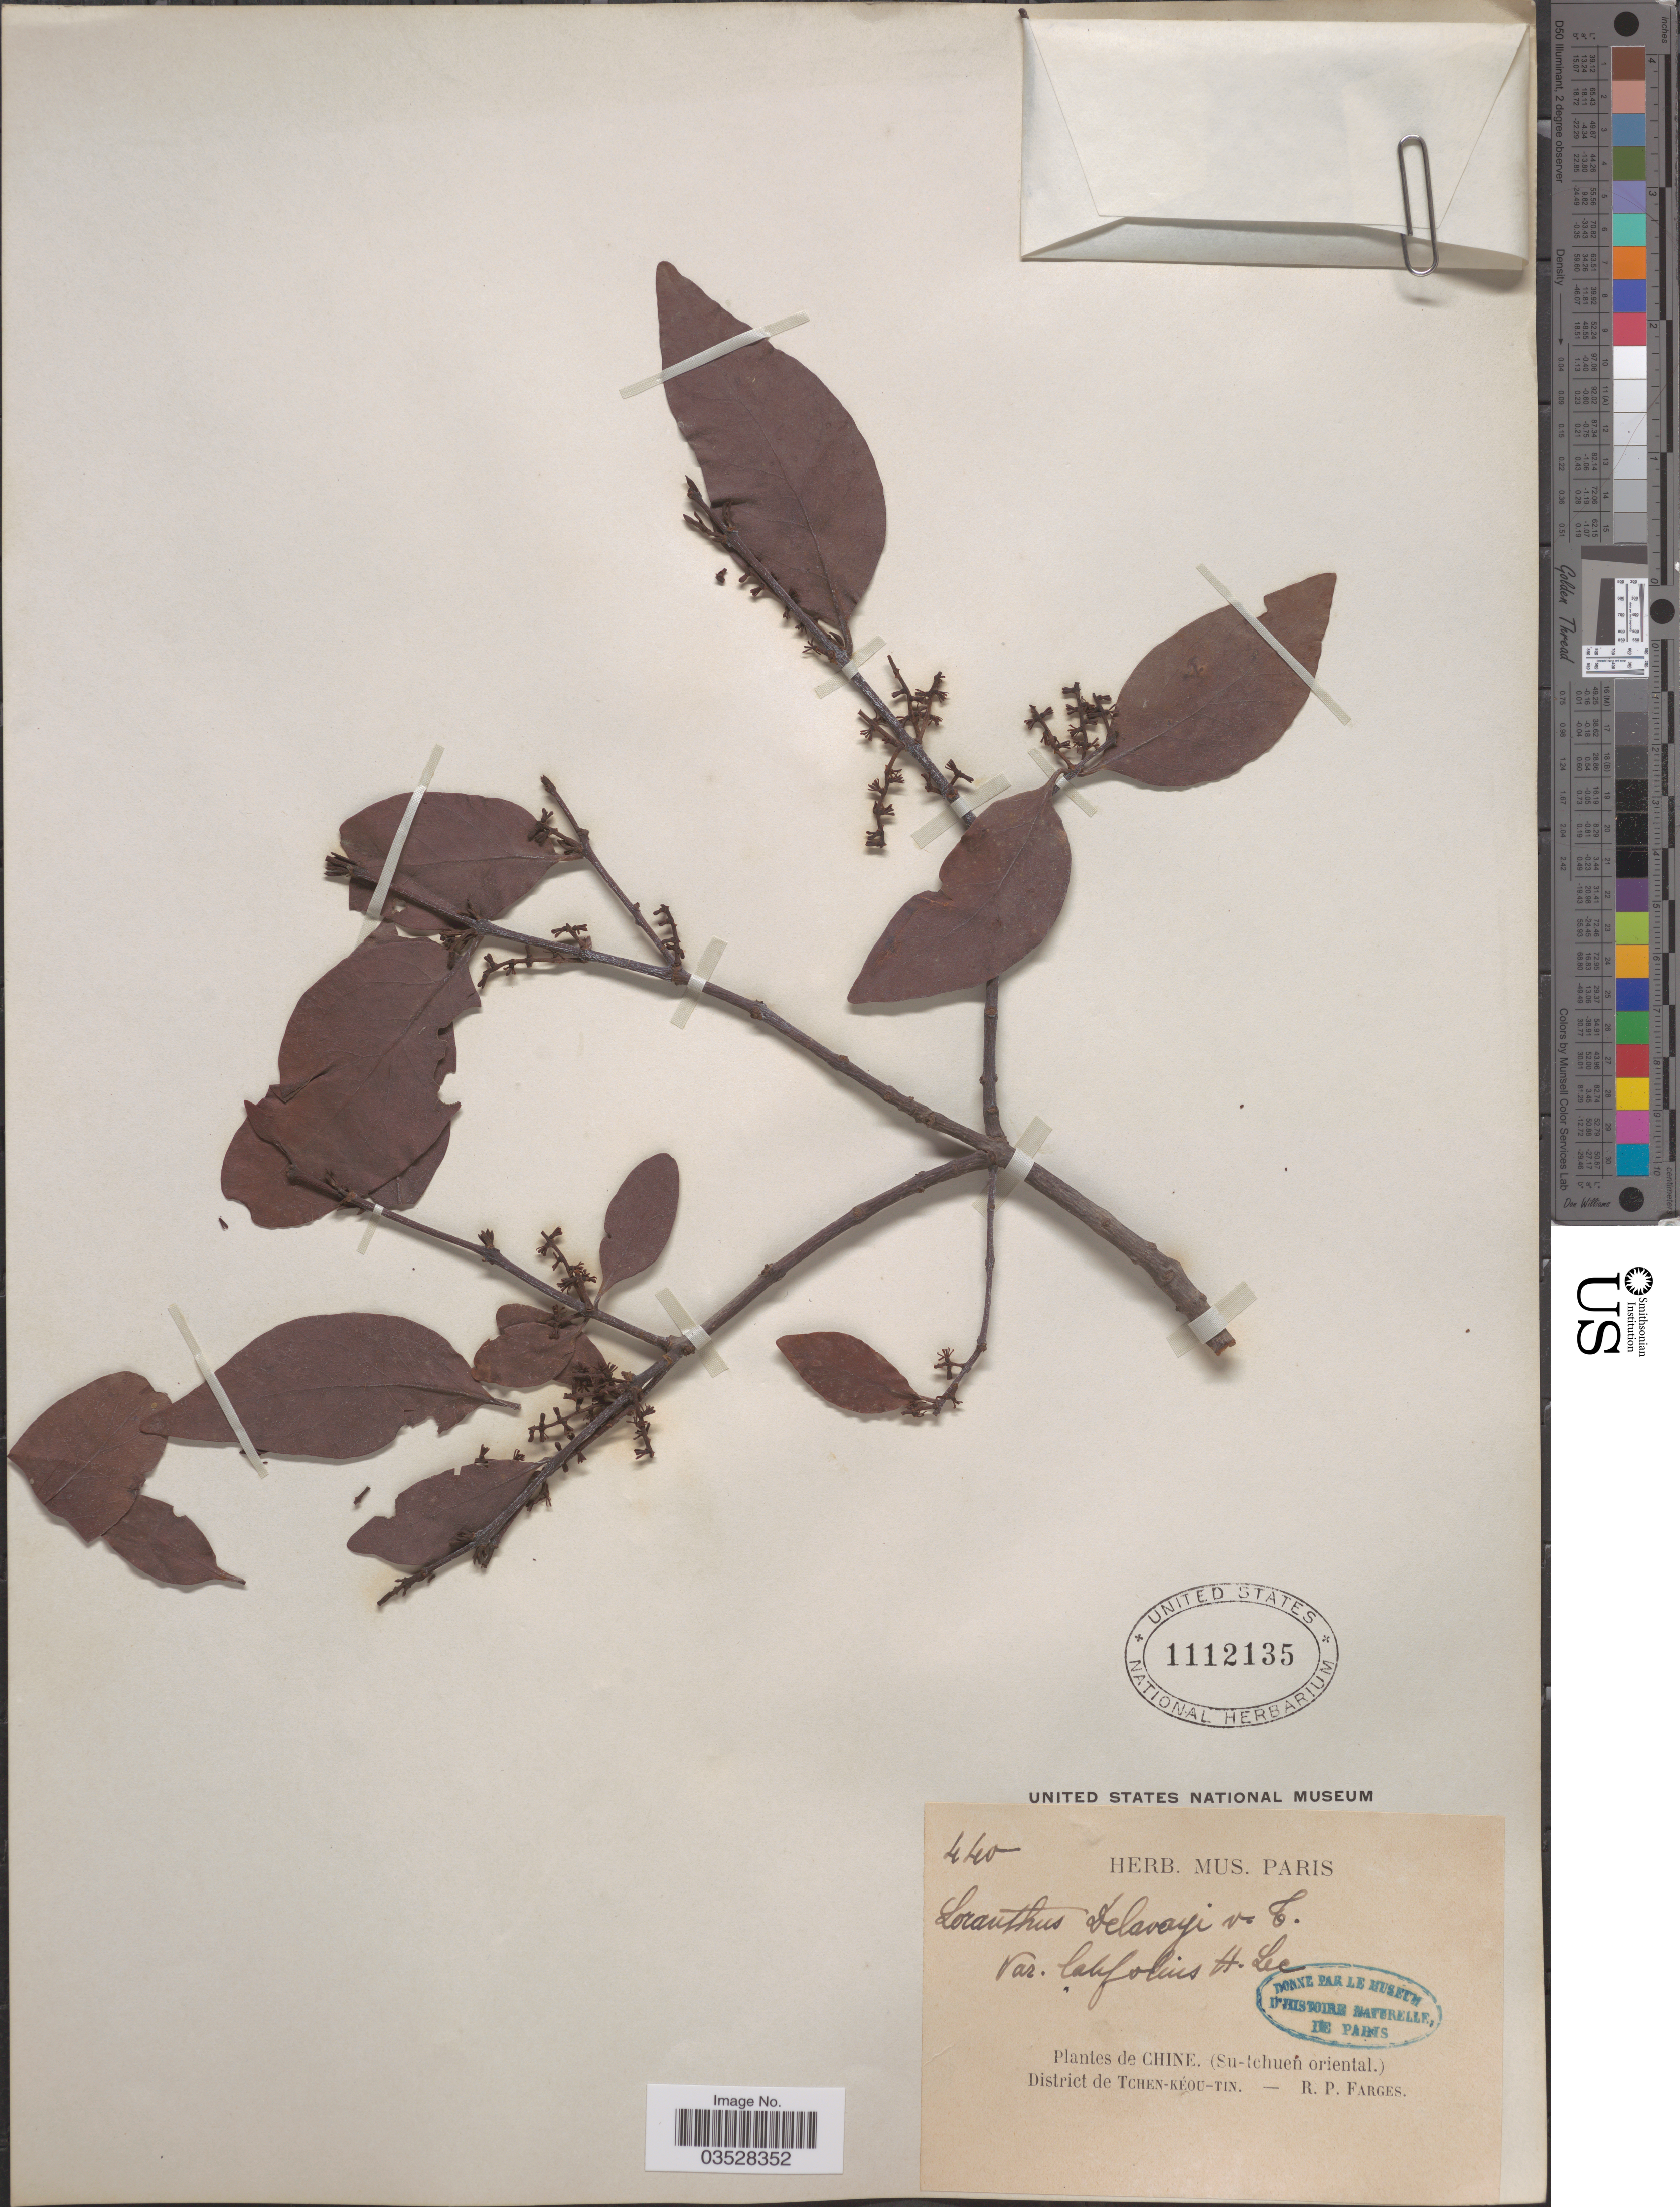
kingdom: Plantae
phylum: Tracheophyta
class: Magnoliopsida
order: Santalales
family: Loranthaceae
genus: Loranthus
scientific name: Loranthus delavayi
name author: Tiegh.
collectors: R. Farges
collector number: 440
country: China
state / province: Sichuan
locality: Su-tchuen oriental. District de Tchen-Kéou-Tin.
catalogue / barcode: US 1112135